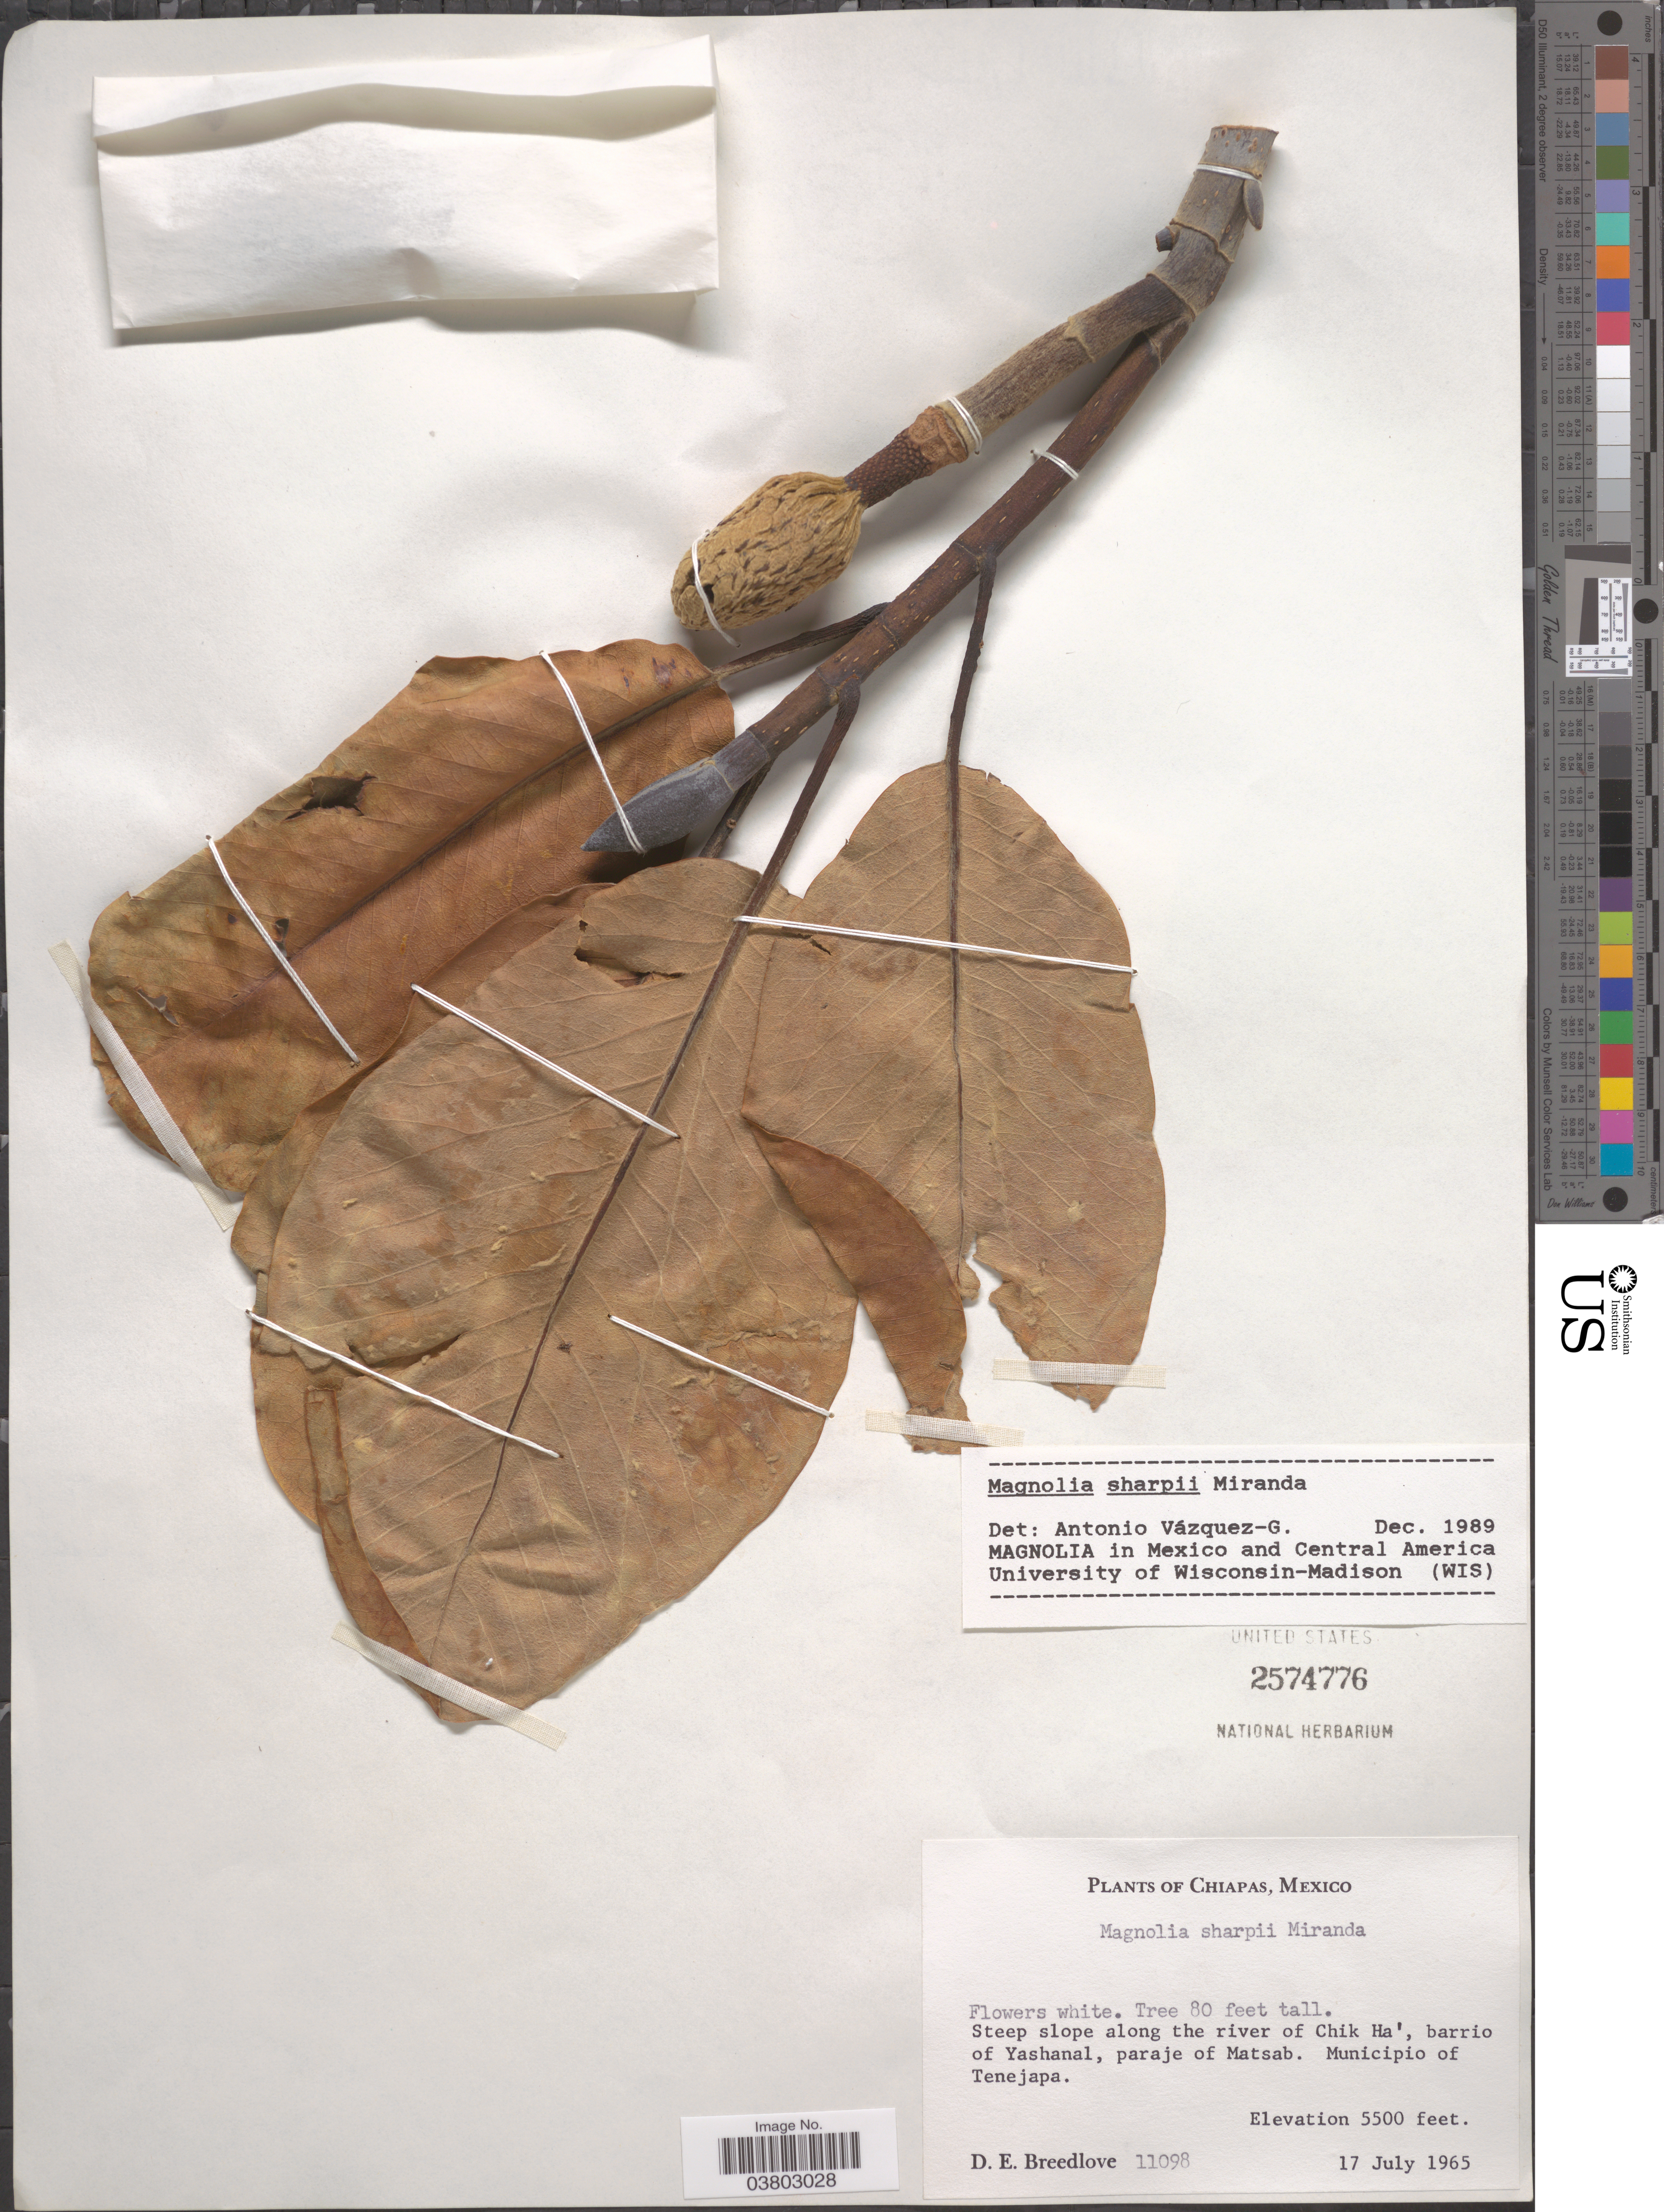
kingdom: Plantae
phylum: Tracheophyta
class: Magnoliopsida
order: Magnoliales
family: Magnoliaceae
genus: Magnolia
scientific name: Magnolia sharpii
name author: Miranda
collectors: D. E. Breedlove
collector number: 11098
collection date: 1965-07-17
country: Mexico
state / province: Chiapas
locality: Steep slope along the river of Chik Ha', barrio of Yashanal, paraje of Matsab. Municipio of Tenejapa.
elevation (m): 1676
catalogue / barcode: US 2574776